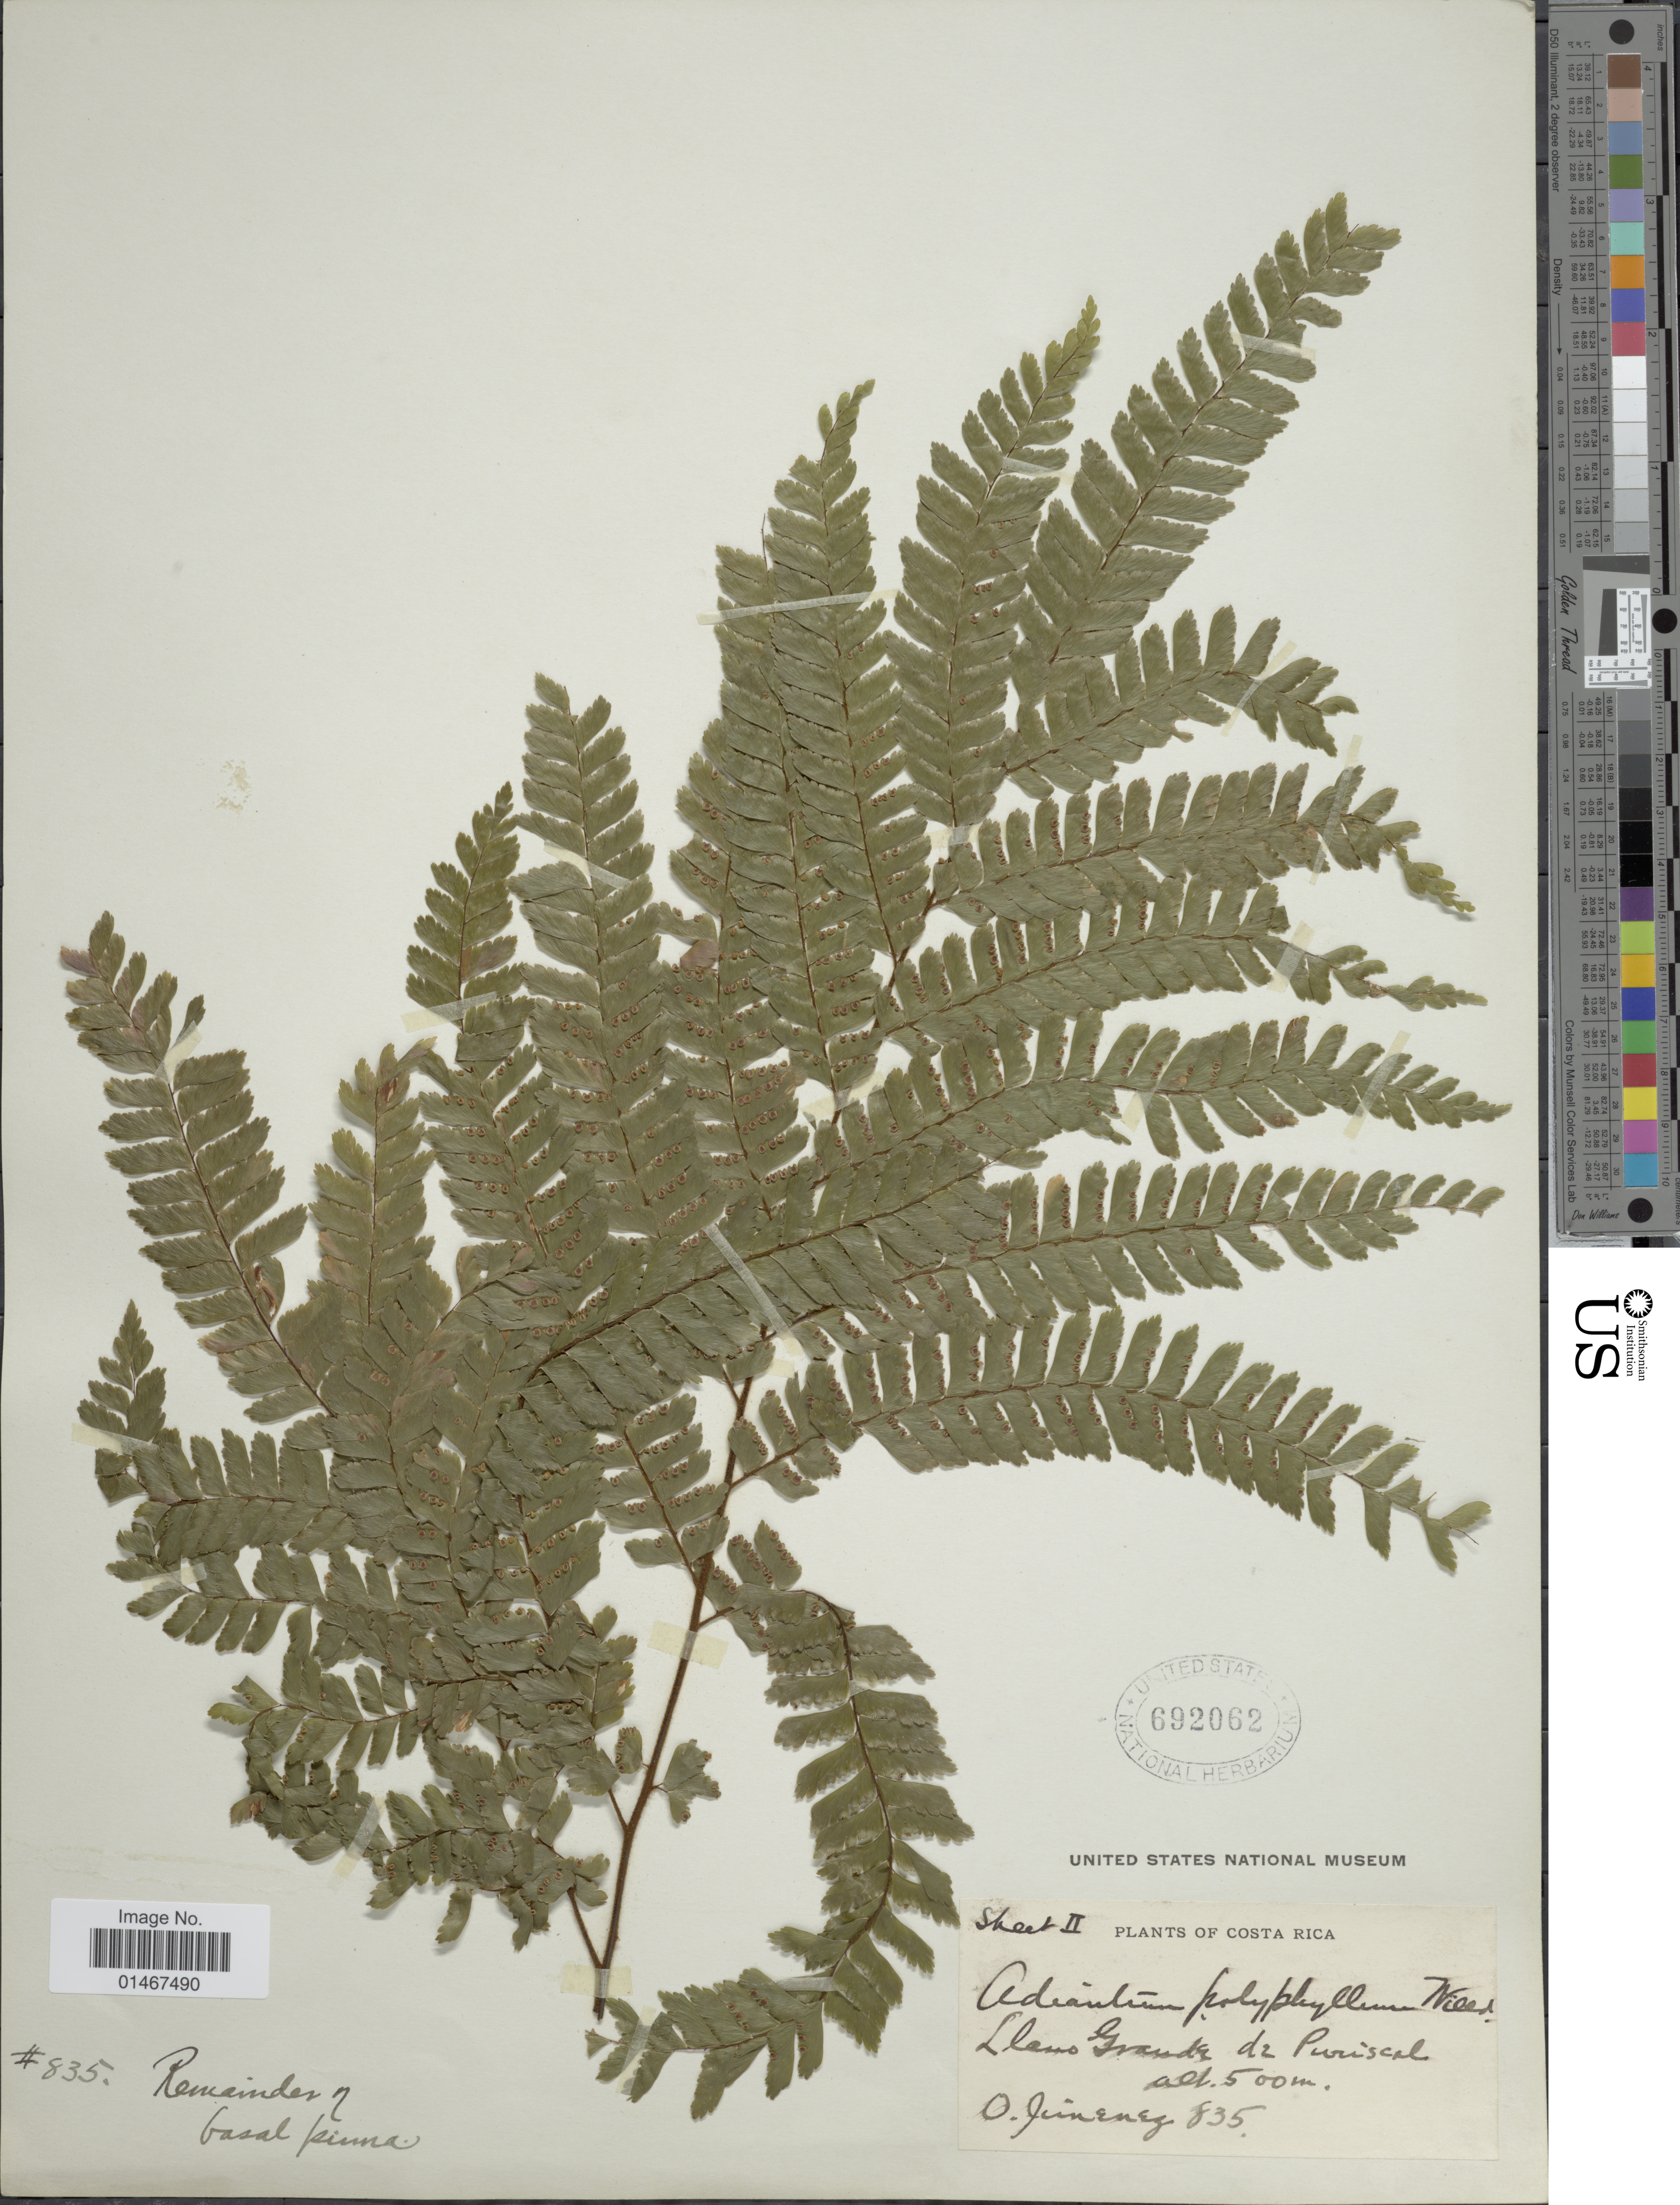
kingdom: Plantae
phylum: Tracheophyta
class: Polypodiopsida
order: Polypodiales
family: Pteridaceae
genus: Adiantum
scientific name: Adiantum pectinatum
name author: Kunze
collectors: O. Jiménez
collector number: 835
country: Costa Rica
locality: Llano Grande de Puriscal.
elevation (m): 500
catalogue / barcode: US 692062